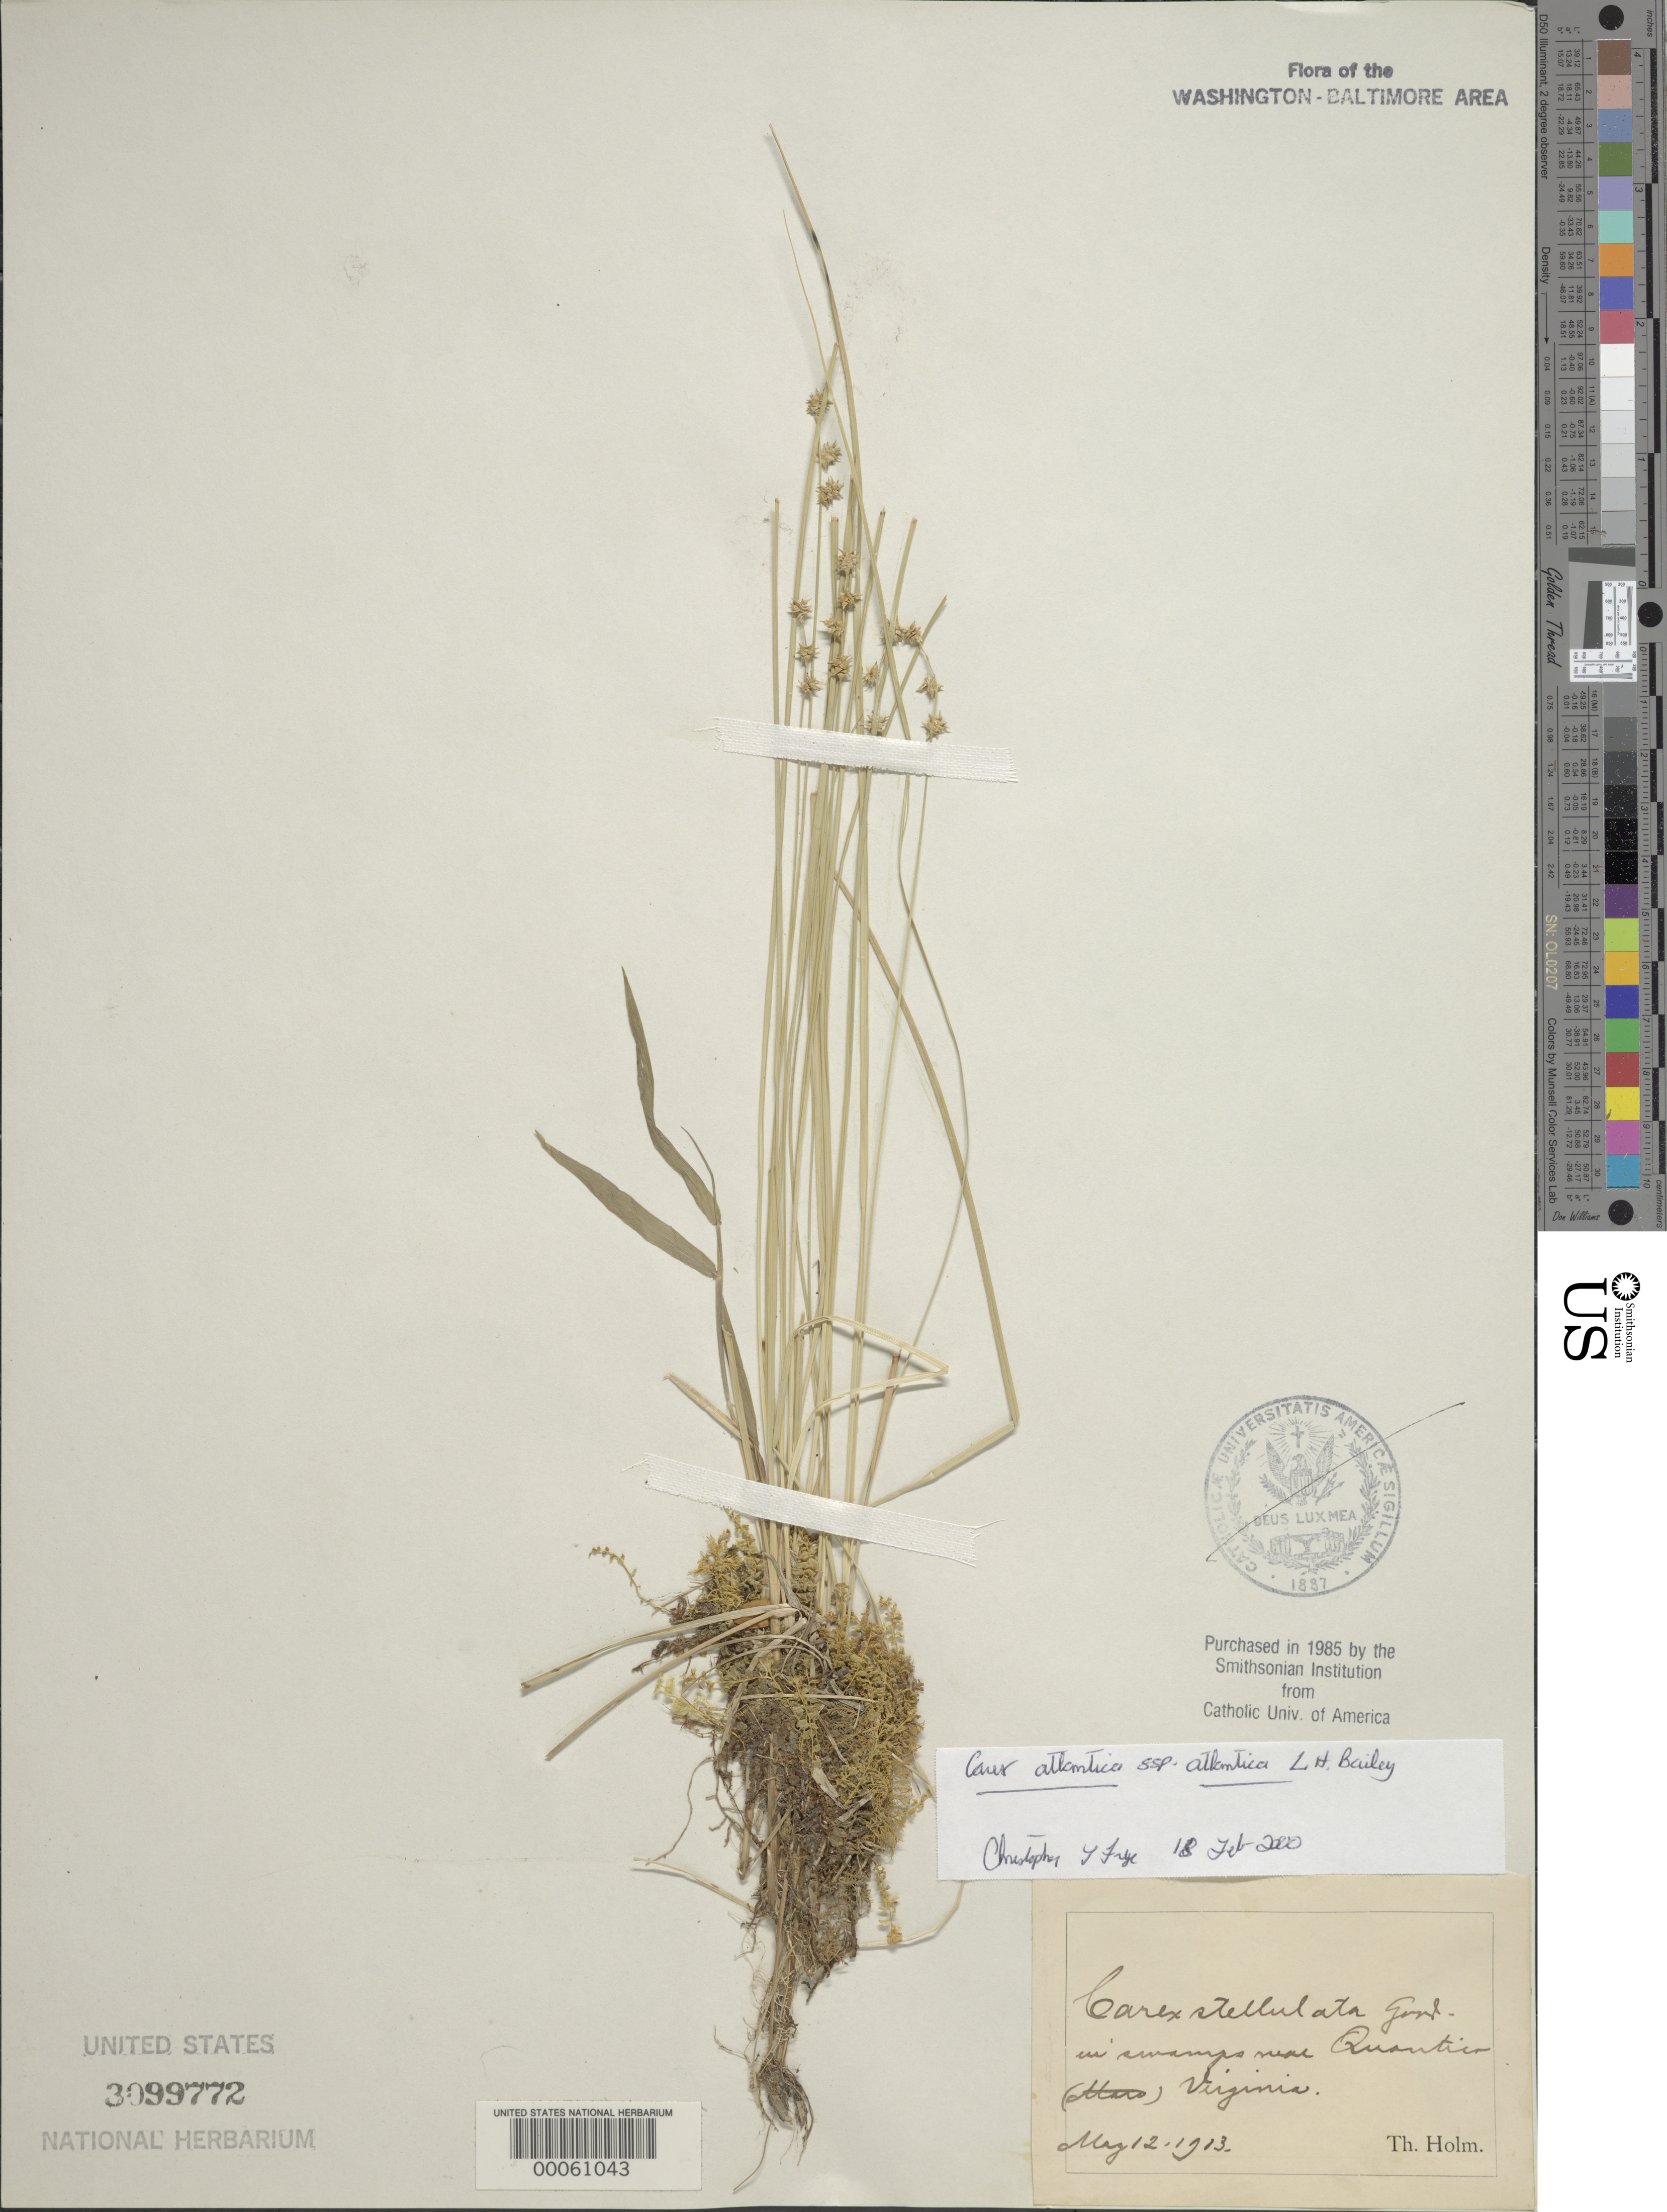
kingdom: Plantae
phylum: Tracheophyta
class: Liliopsida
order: Poales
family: Cyperaceae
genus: Carex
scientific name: Carex atlantica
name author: L.H. Bailey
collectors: T. Holm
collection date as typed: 12 May 1913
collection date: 1913-05-12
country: United States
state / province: Virginia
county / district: Prince William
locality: Swamp near Quantico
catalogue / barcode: US 3099772